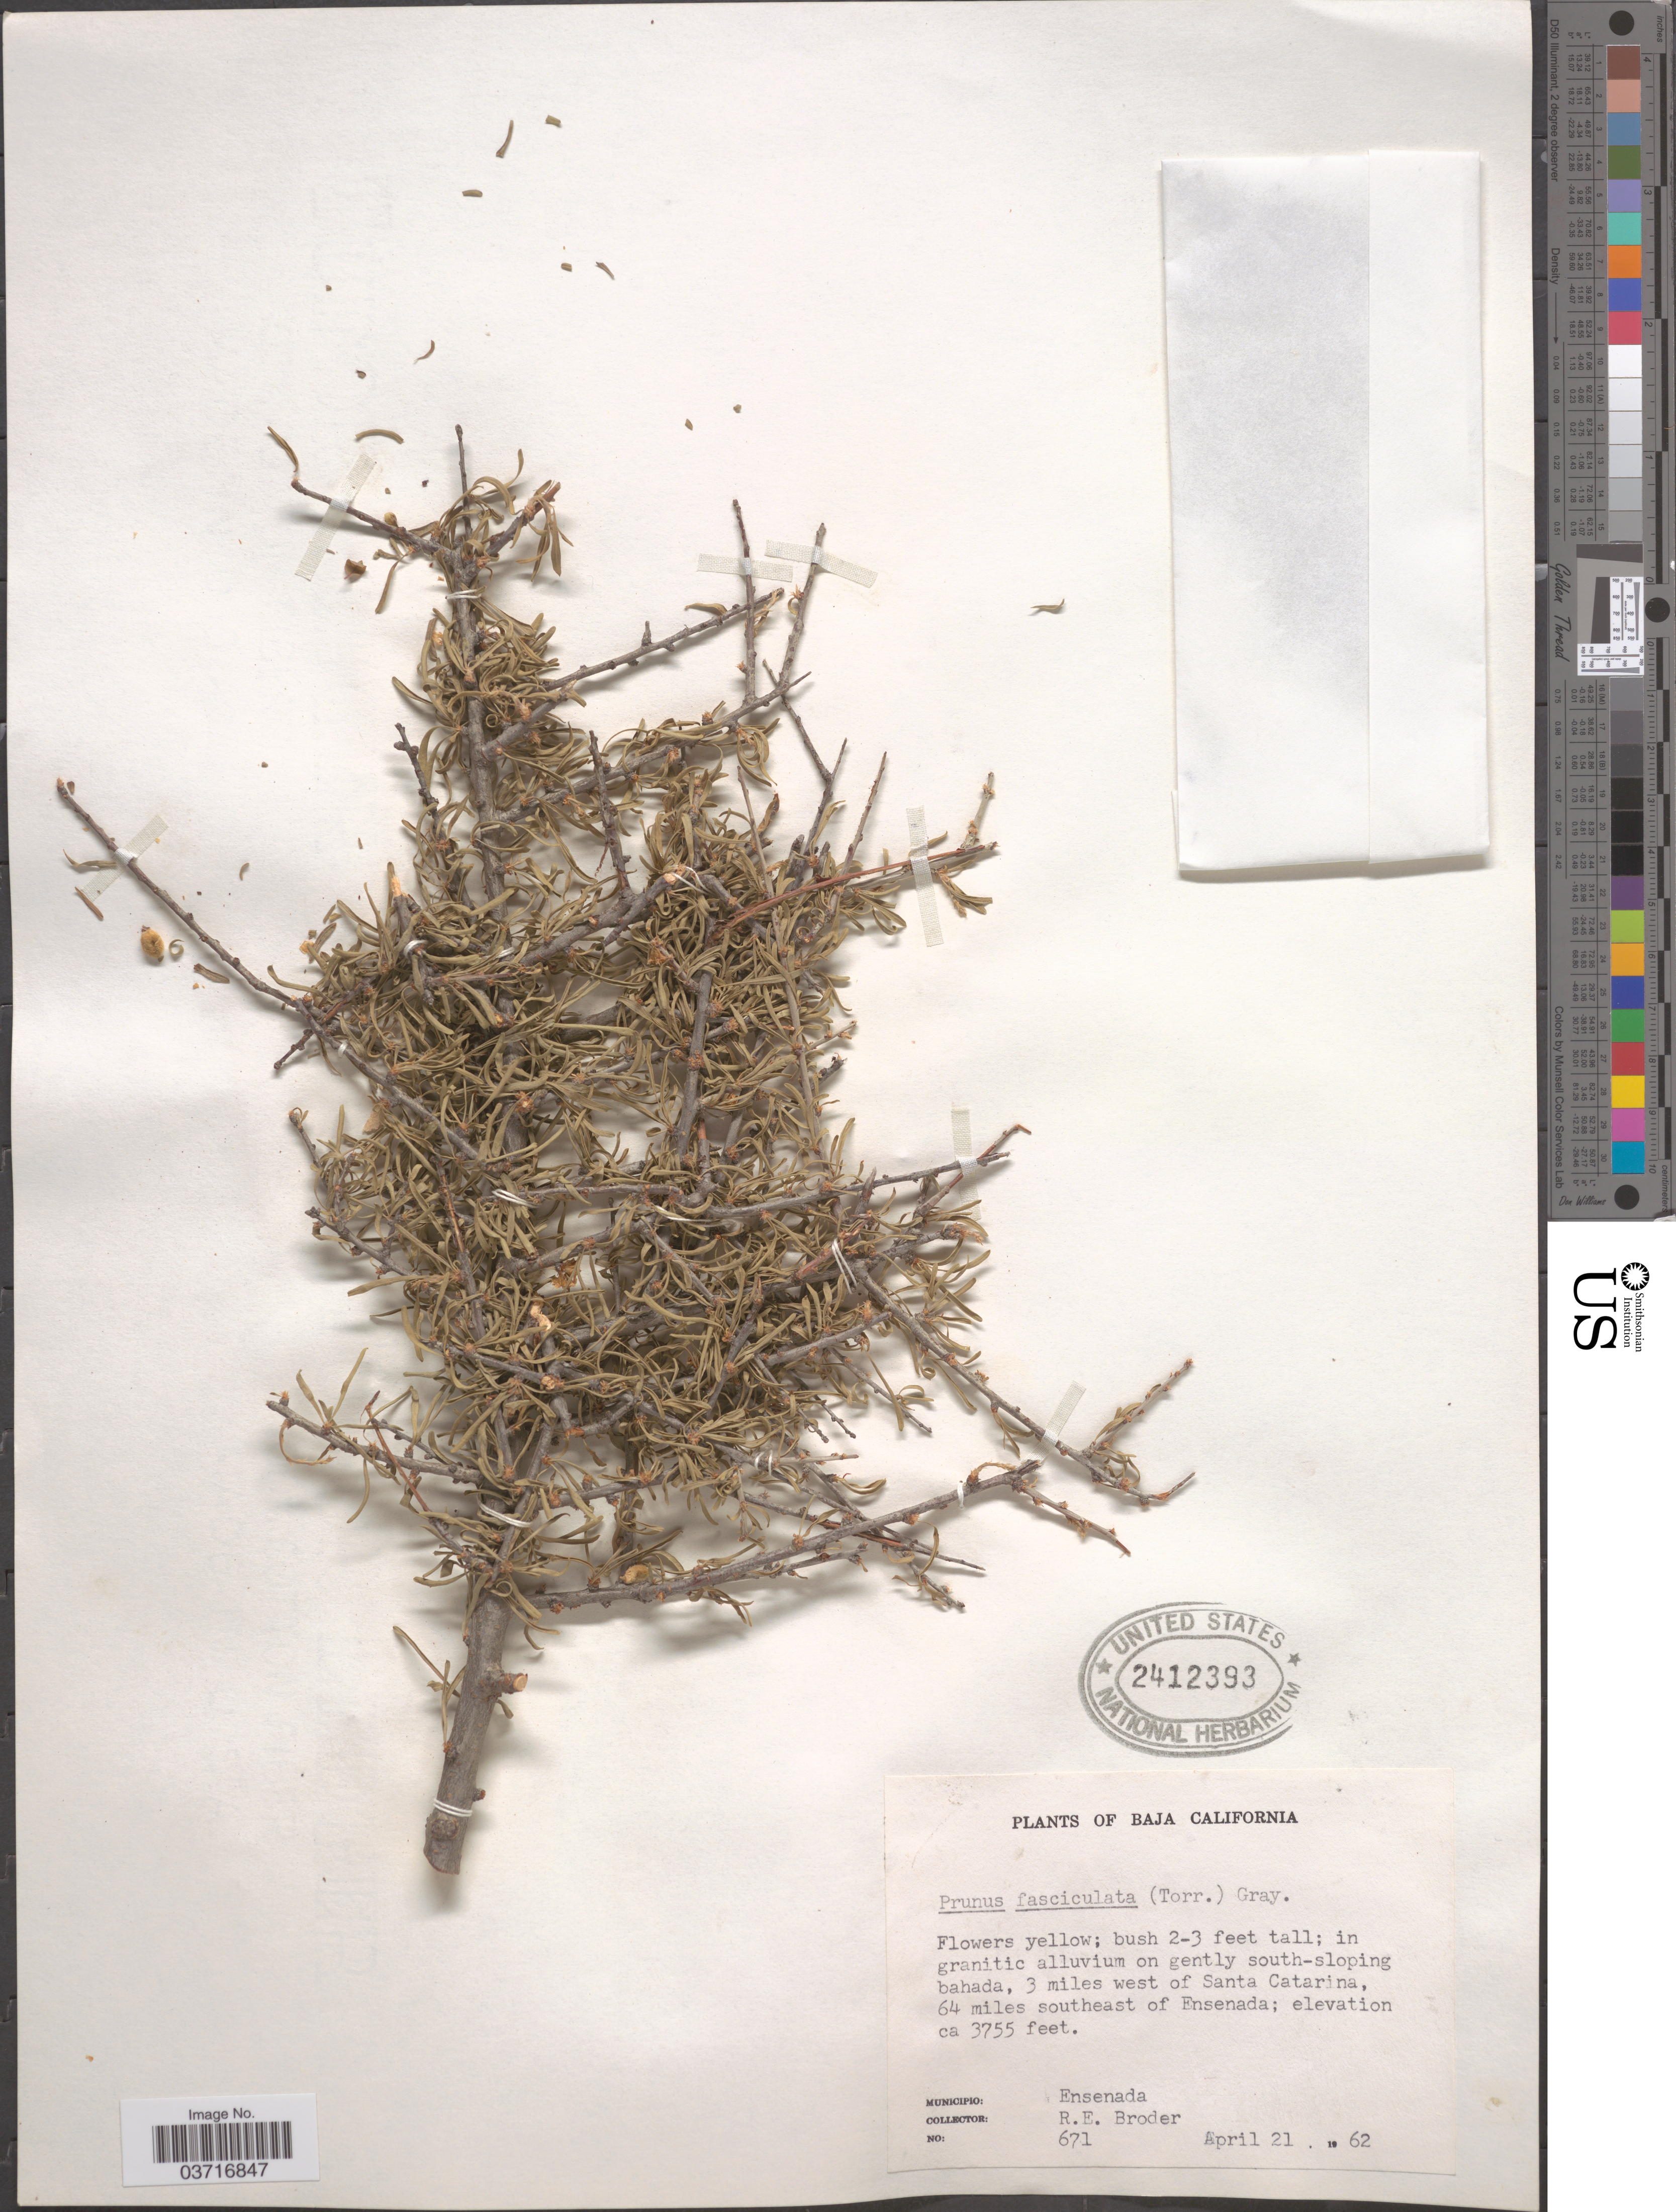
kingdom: Plantae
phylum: Tracheophyta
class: Magnoliopsida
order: Rosales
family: Rosaceae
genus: Prunus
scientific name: Prunus fasciculata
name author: (Torr.) A. Gray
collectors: R. Broder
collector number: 671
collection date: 1962-04-21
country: Mexico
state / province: Baja California Norte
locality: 3 miles west of Santa Catarina, 64 miles southeast of Ensenada. Municipio: Ensenada.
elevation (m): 1145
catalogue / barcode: US 2412393